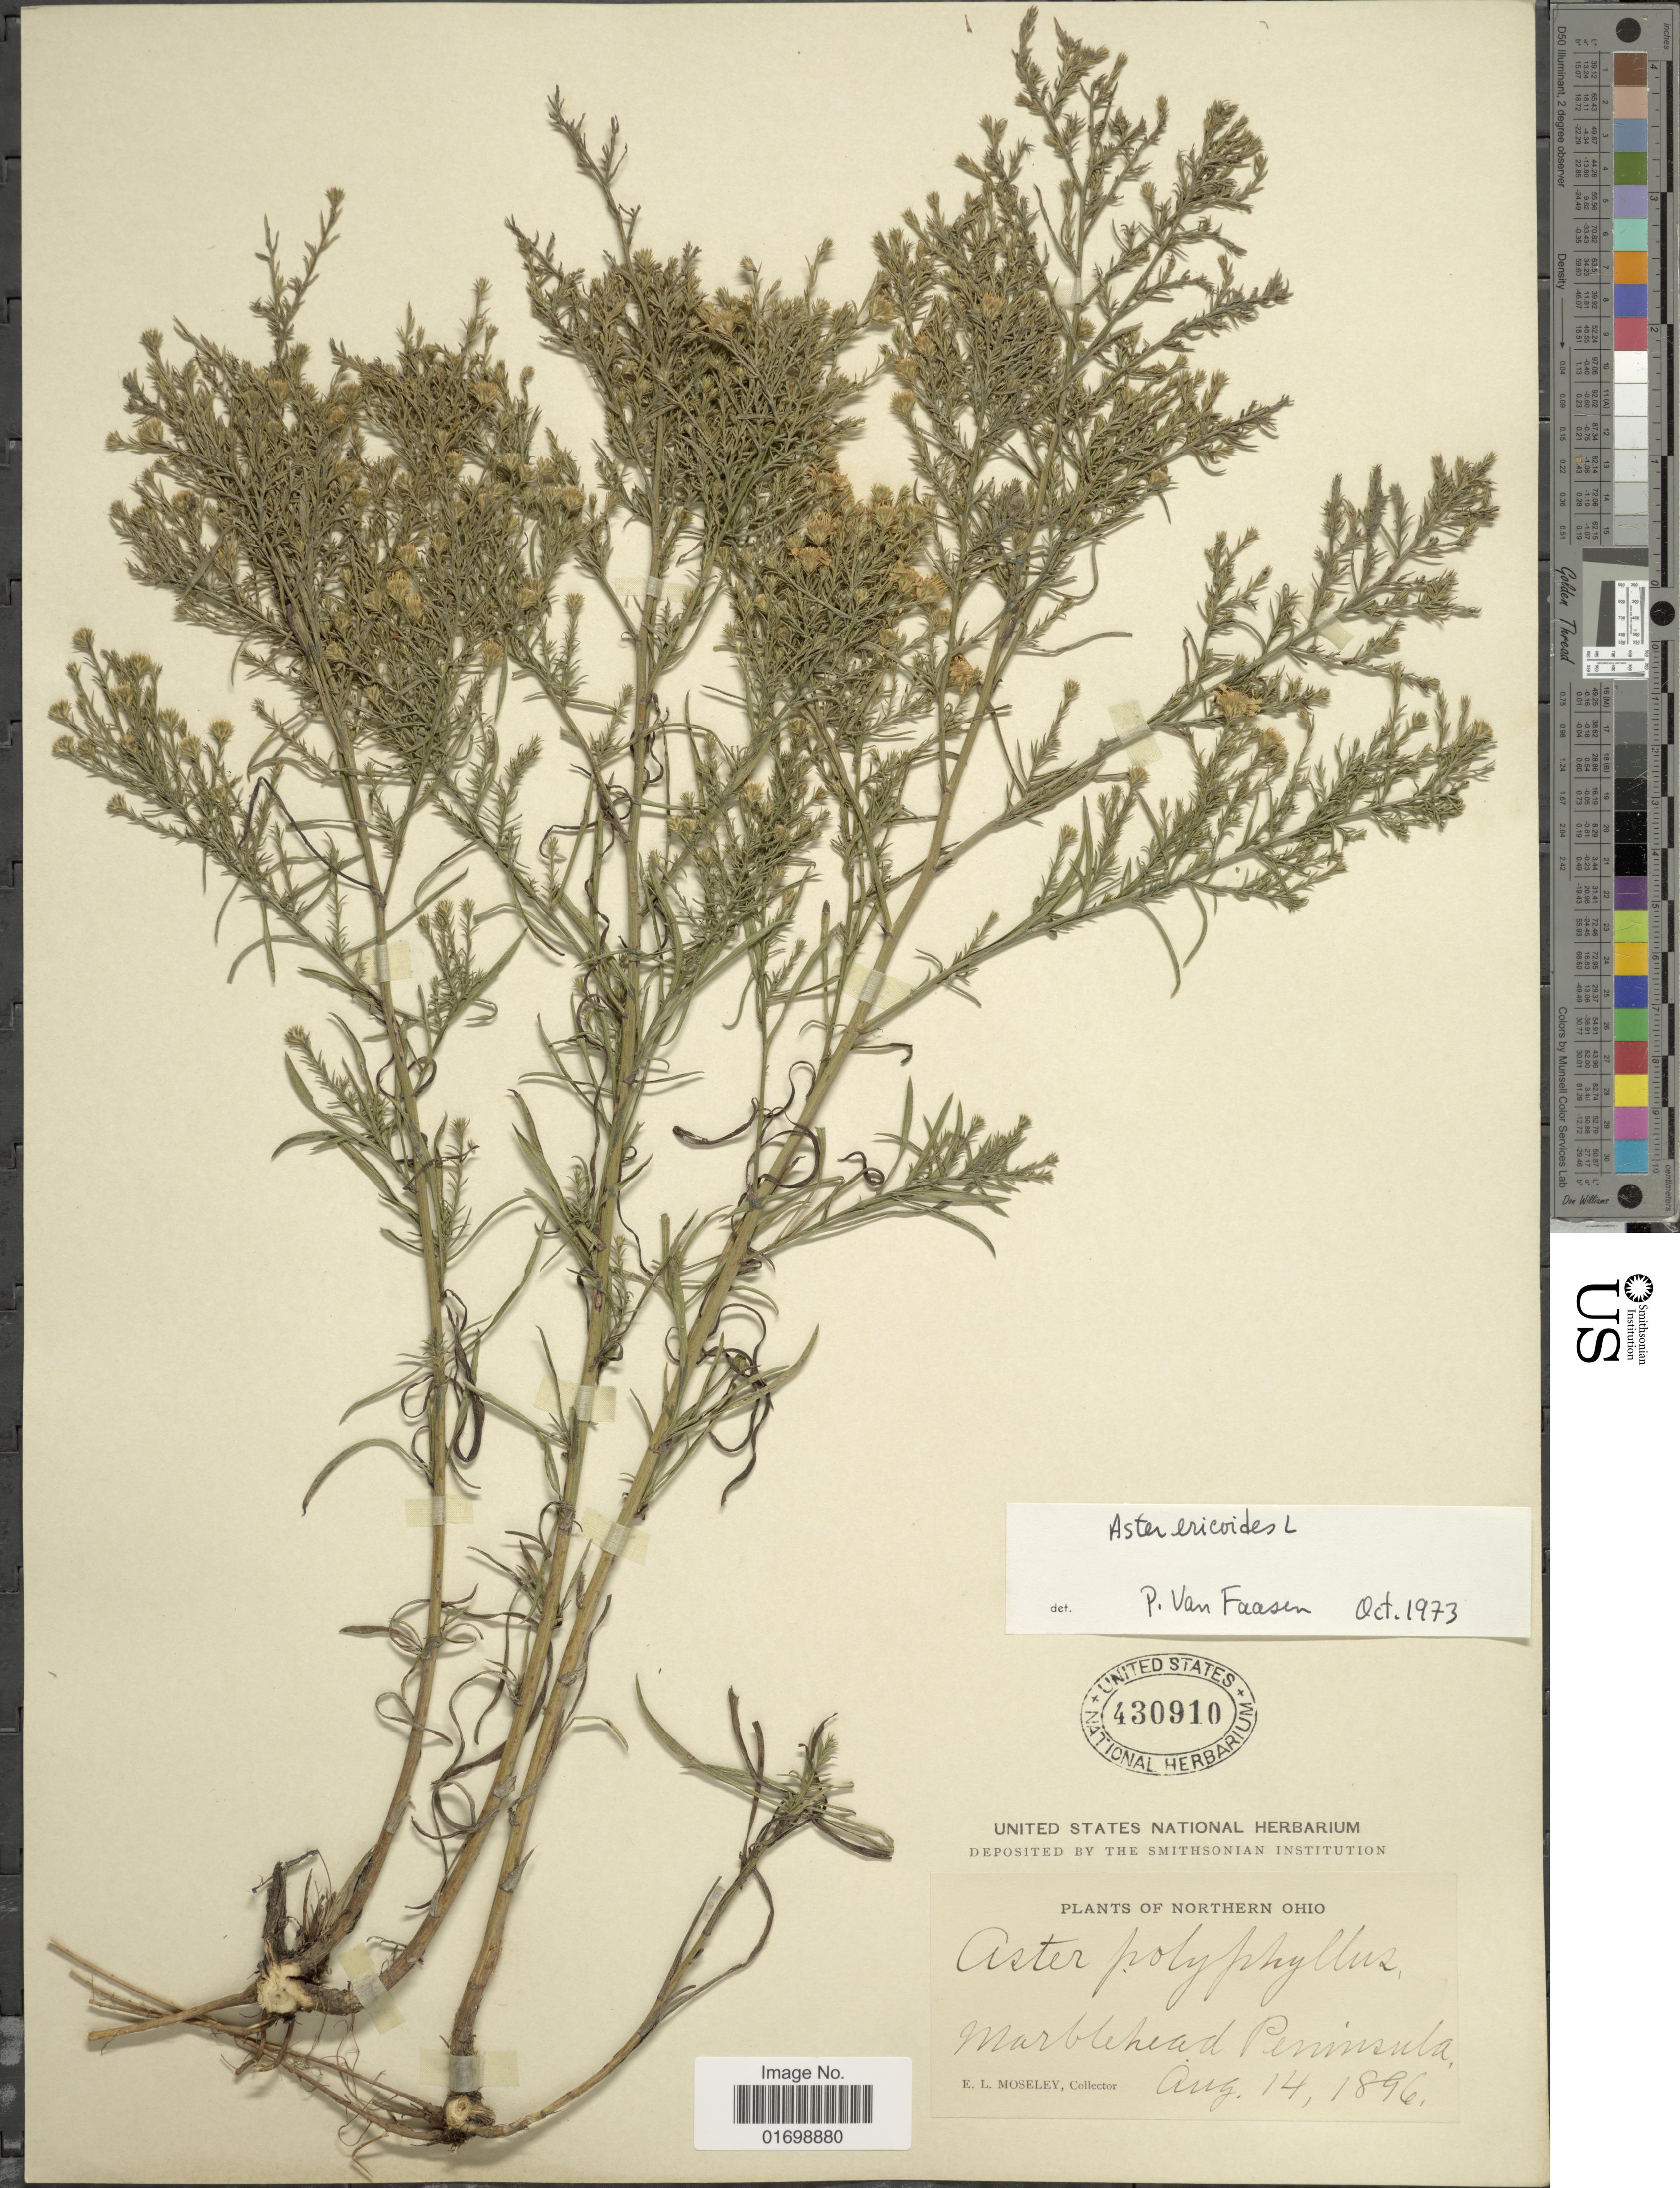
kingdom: Plantae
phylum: Tracheophyta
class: Magnoliopsida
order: Asterales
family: Asteraceae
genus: Symphyotrichum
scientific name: Symphyotrichum ericoides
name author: (L.) G.L. Nesom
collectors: E. Moseley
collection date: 1896-08-14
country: United States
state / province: Ohio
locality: Northern Ohio, Marblehead Peninsula.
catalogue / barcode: US 430910